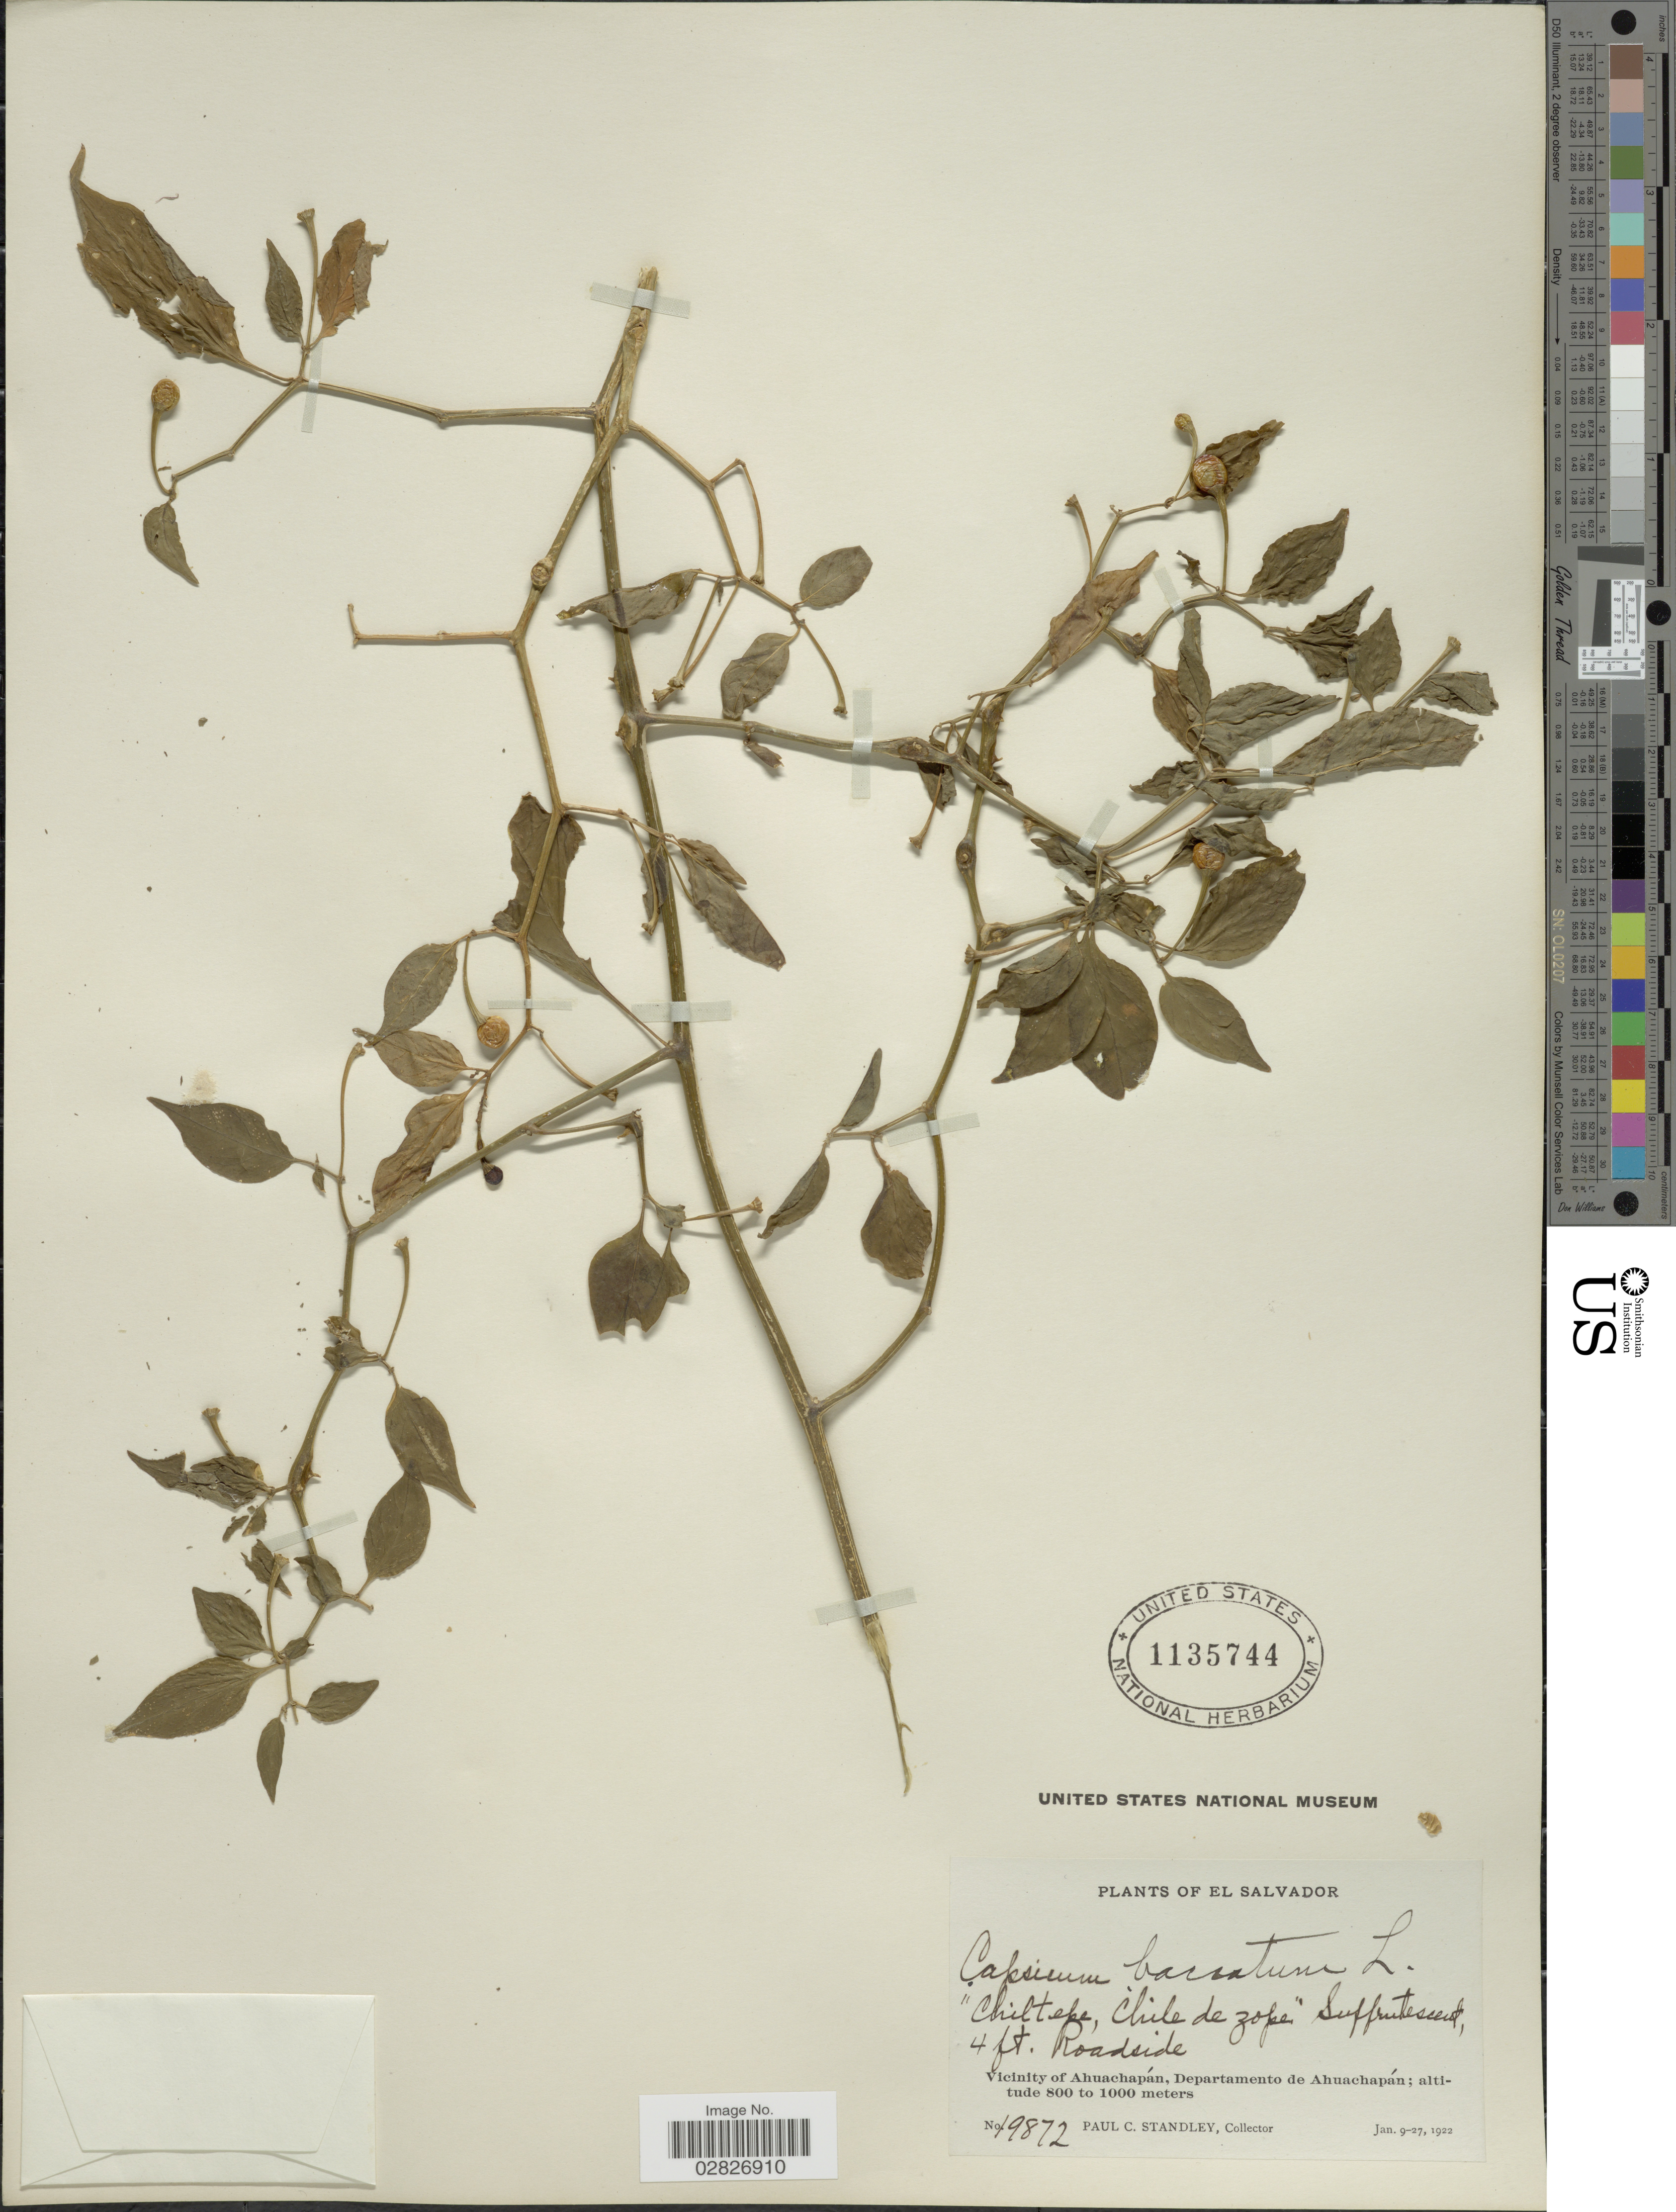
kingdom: Plantae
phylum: Tracheophyta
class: Magnoliopsida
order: Solanales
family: Solanaceae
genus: Capsicum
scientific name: Capsicum baccatum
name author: L.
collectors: P. C. Standley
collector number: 19872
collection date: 1922-01-09/1922-01-27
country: El Salvador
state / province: Ahuachapan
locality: Vicinity of Ahuachapán, Departamento de Ahuachapán.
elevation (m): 800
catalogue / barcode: US 1135744